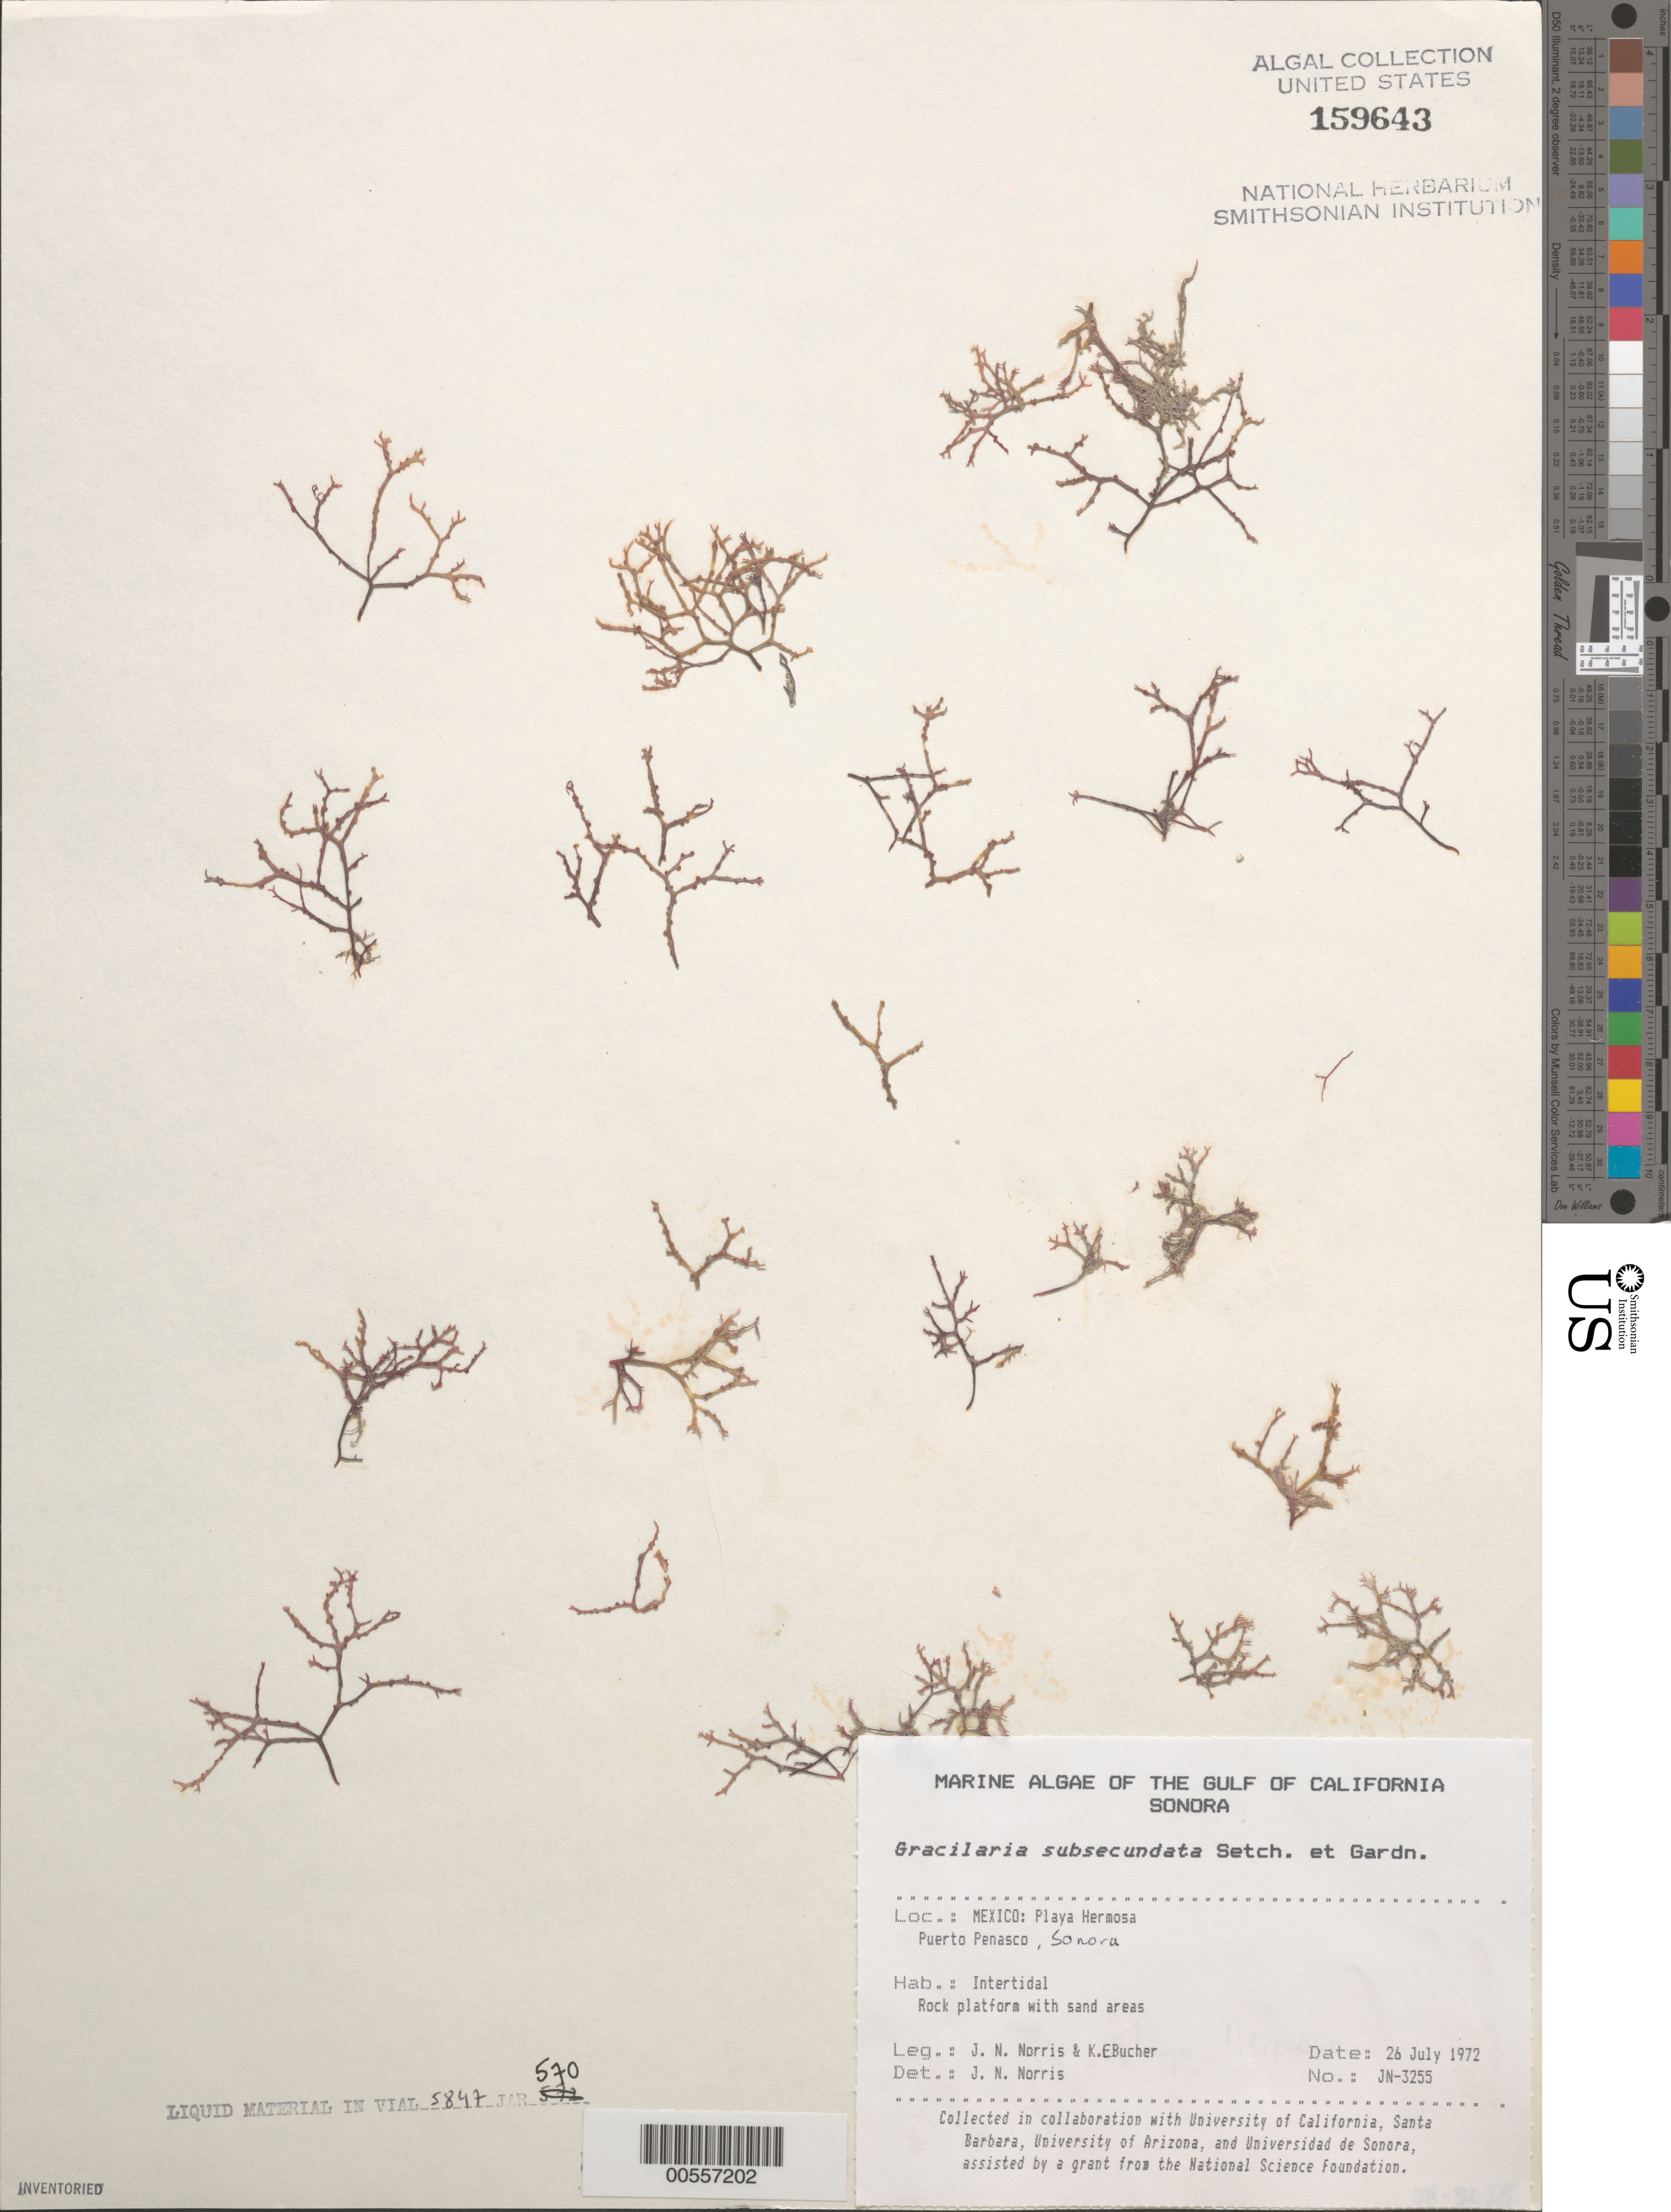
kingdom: Plantae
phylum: Rhodophyta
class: Florideophyceae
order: Gracilariales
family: Gracilariaceae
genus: Gracilaria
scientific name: Gracilaria subsecundata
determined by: Norris, James N.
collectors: J. N. Norris & K. E. Bucher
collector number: JN-3255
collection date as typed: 26 Jul 1972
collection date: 1972-07-26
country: Mexico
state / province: Sonora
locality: Playa Hermosa, Puerto Penasco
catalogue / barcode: US 159643